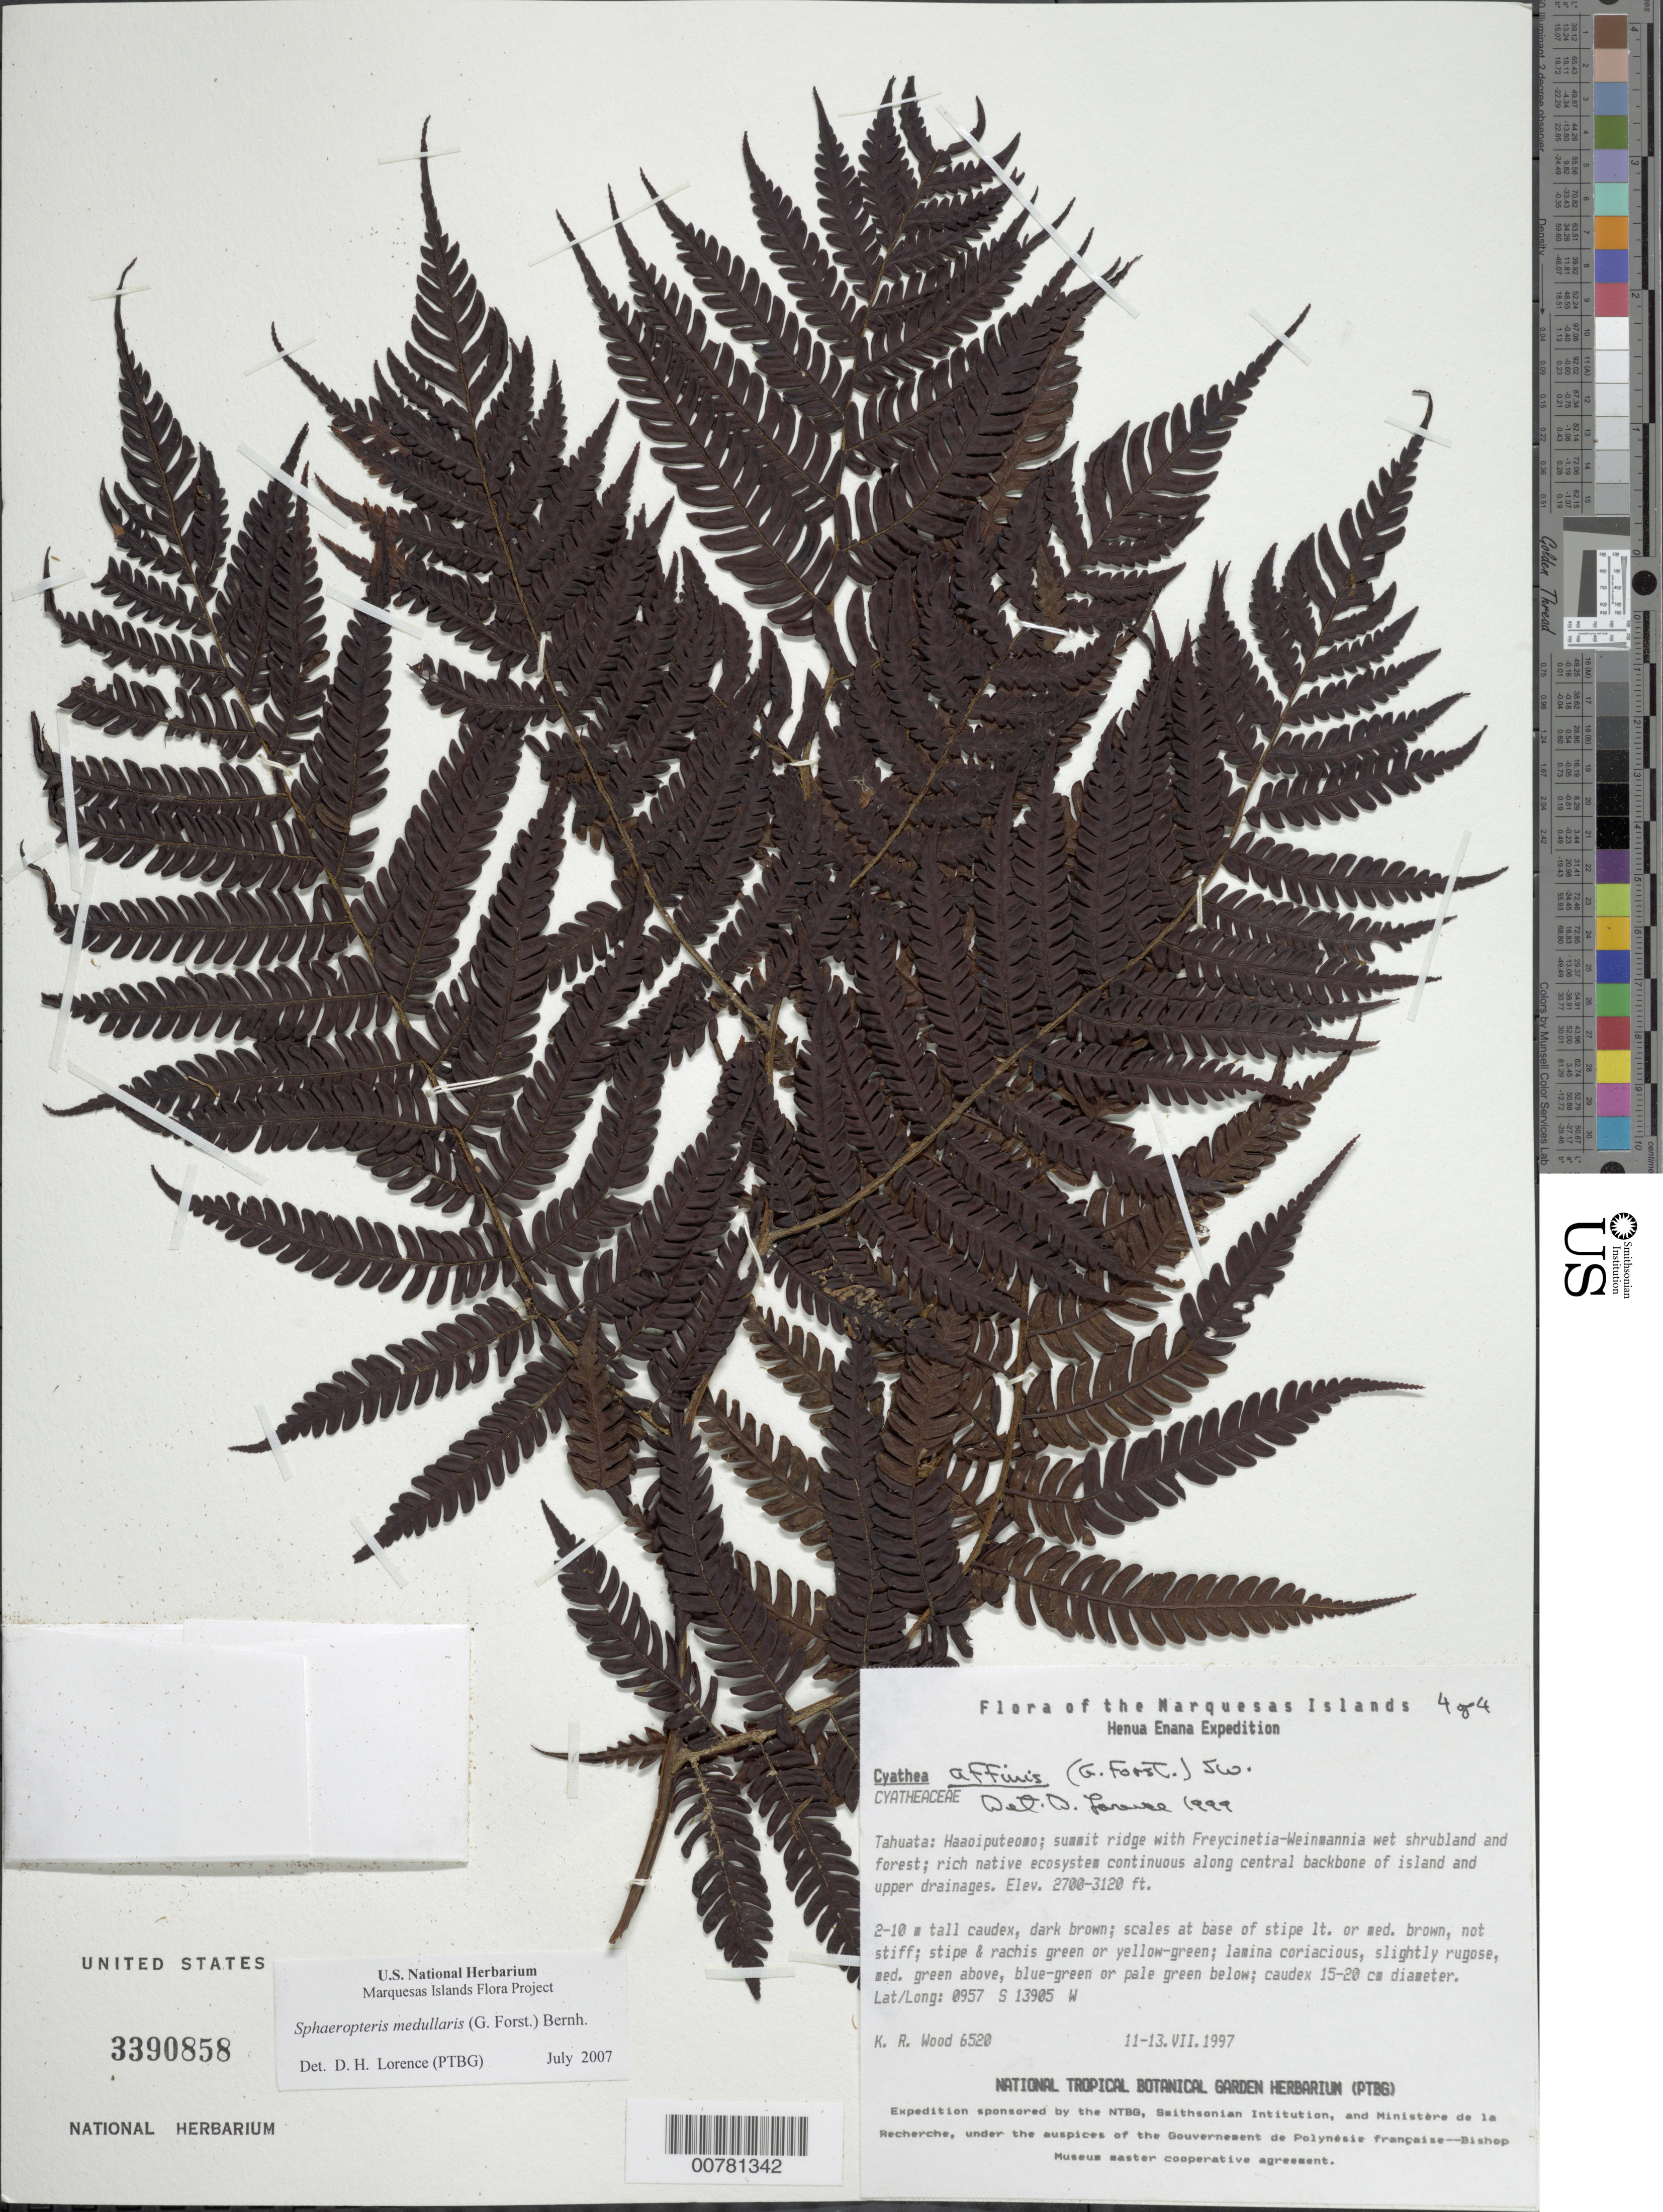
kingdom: Plantae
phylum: Tracheophyta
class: Polypodiopsida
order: Cyatheales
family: Cyatheaceae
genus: Sphaeropteris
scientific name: Sphaeropteris medullaris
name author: (G. Forst.) Bernh.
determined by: Lorence, David H., (PTBG), National Tropical Botanical Garden (UNITED STATES)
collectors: K. R. Wood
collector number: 6520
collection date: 1997-07-11/1997-07-13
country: French Polynesia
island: Tahuata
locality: Haaoiputeomo, summit ridge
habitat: In Freycinetia - Weinmannia wet shrub and forest; rich native ecosystem, continuous along central backbone of island and upper drainages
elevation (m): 823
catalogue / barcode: US 3390858